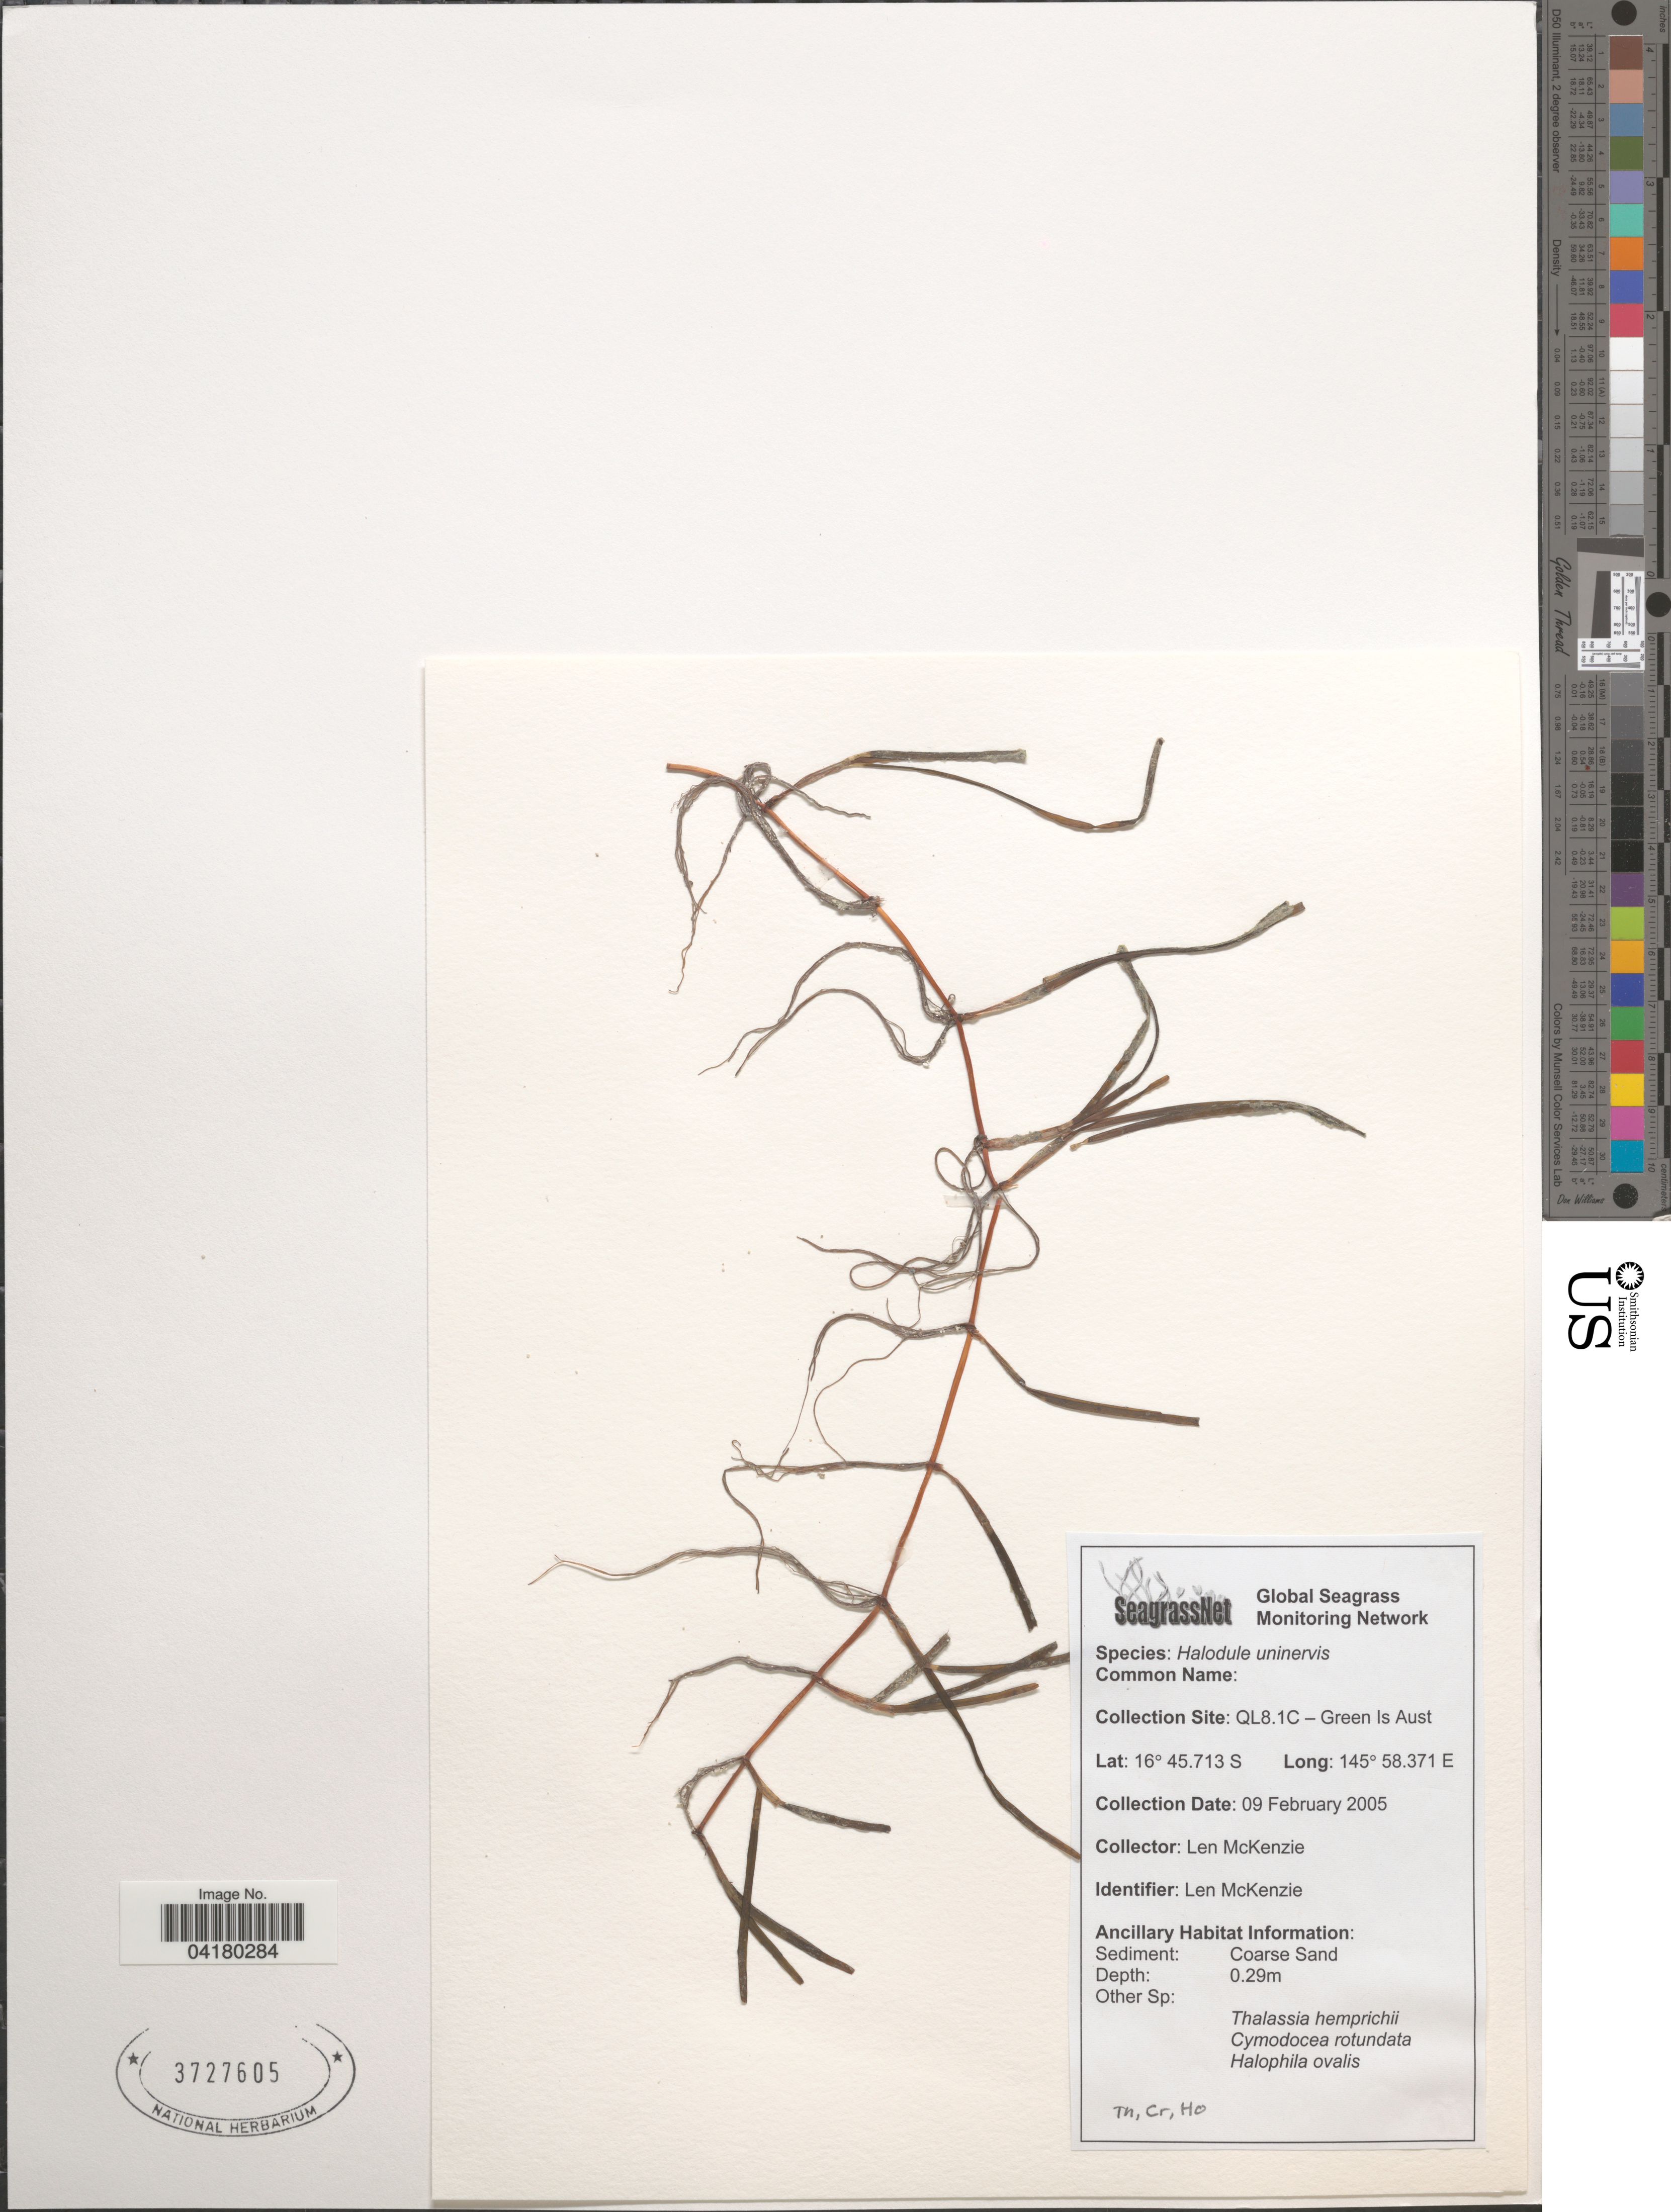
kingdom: Plantae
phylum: Tracheophyta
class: Liliopsida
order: Alismatales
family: Cymodoceaceae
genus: Halodule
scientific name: Halodule uninervis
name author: (Forssk.) Asch.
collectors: L. McKenzie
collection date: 2005-02-09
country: Australia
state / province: Queensland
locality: QL8.1C - Green Is.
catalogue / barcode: US 3727605